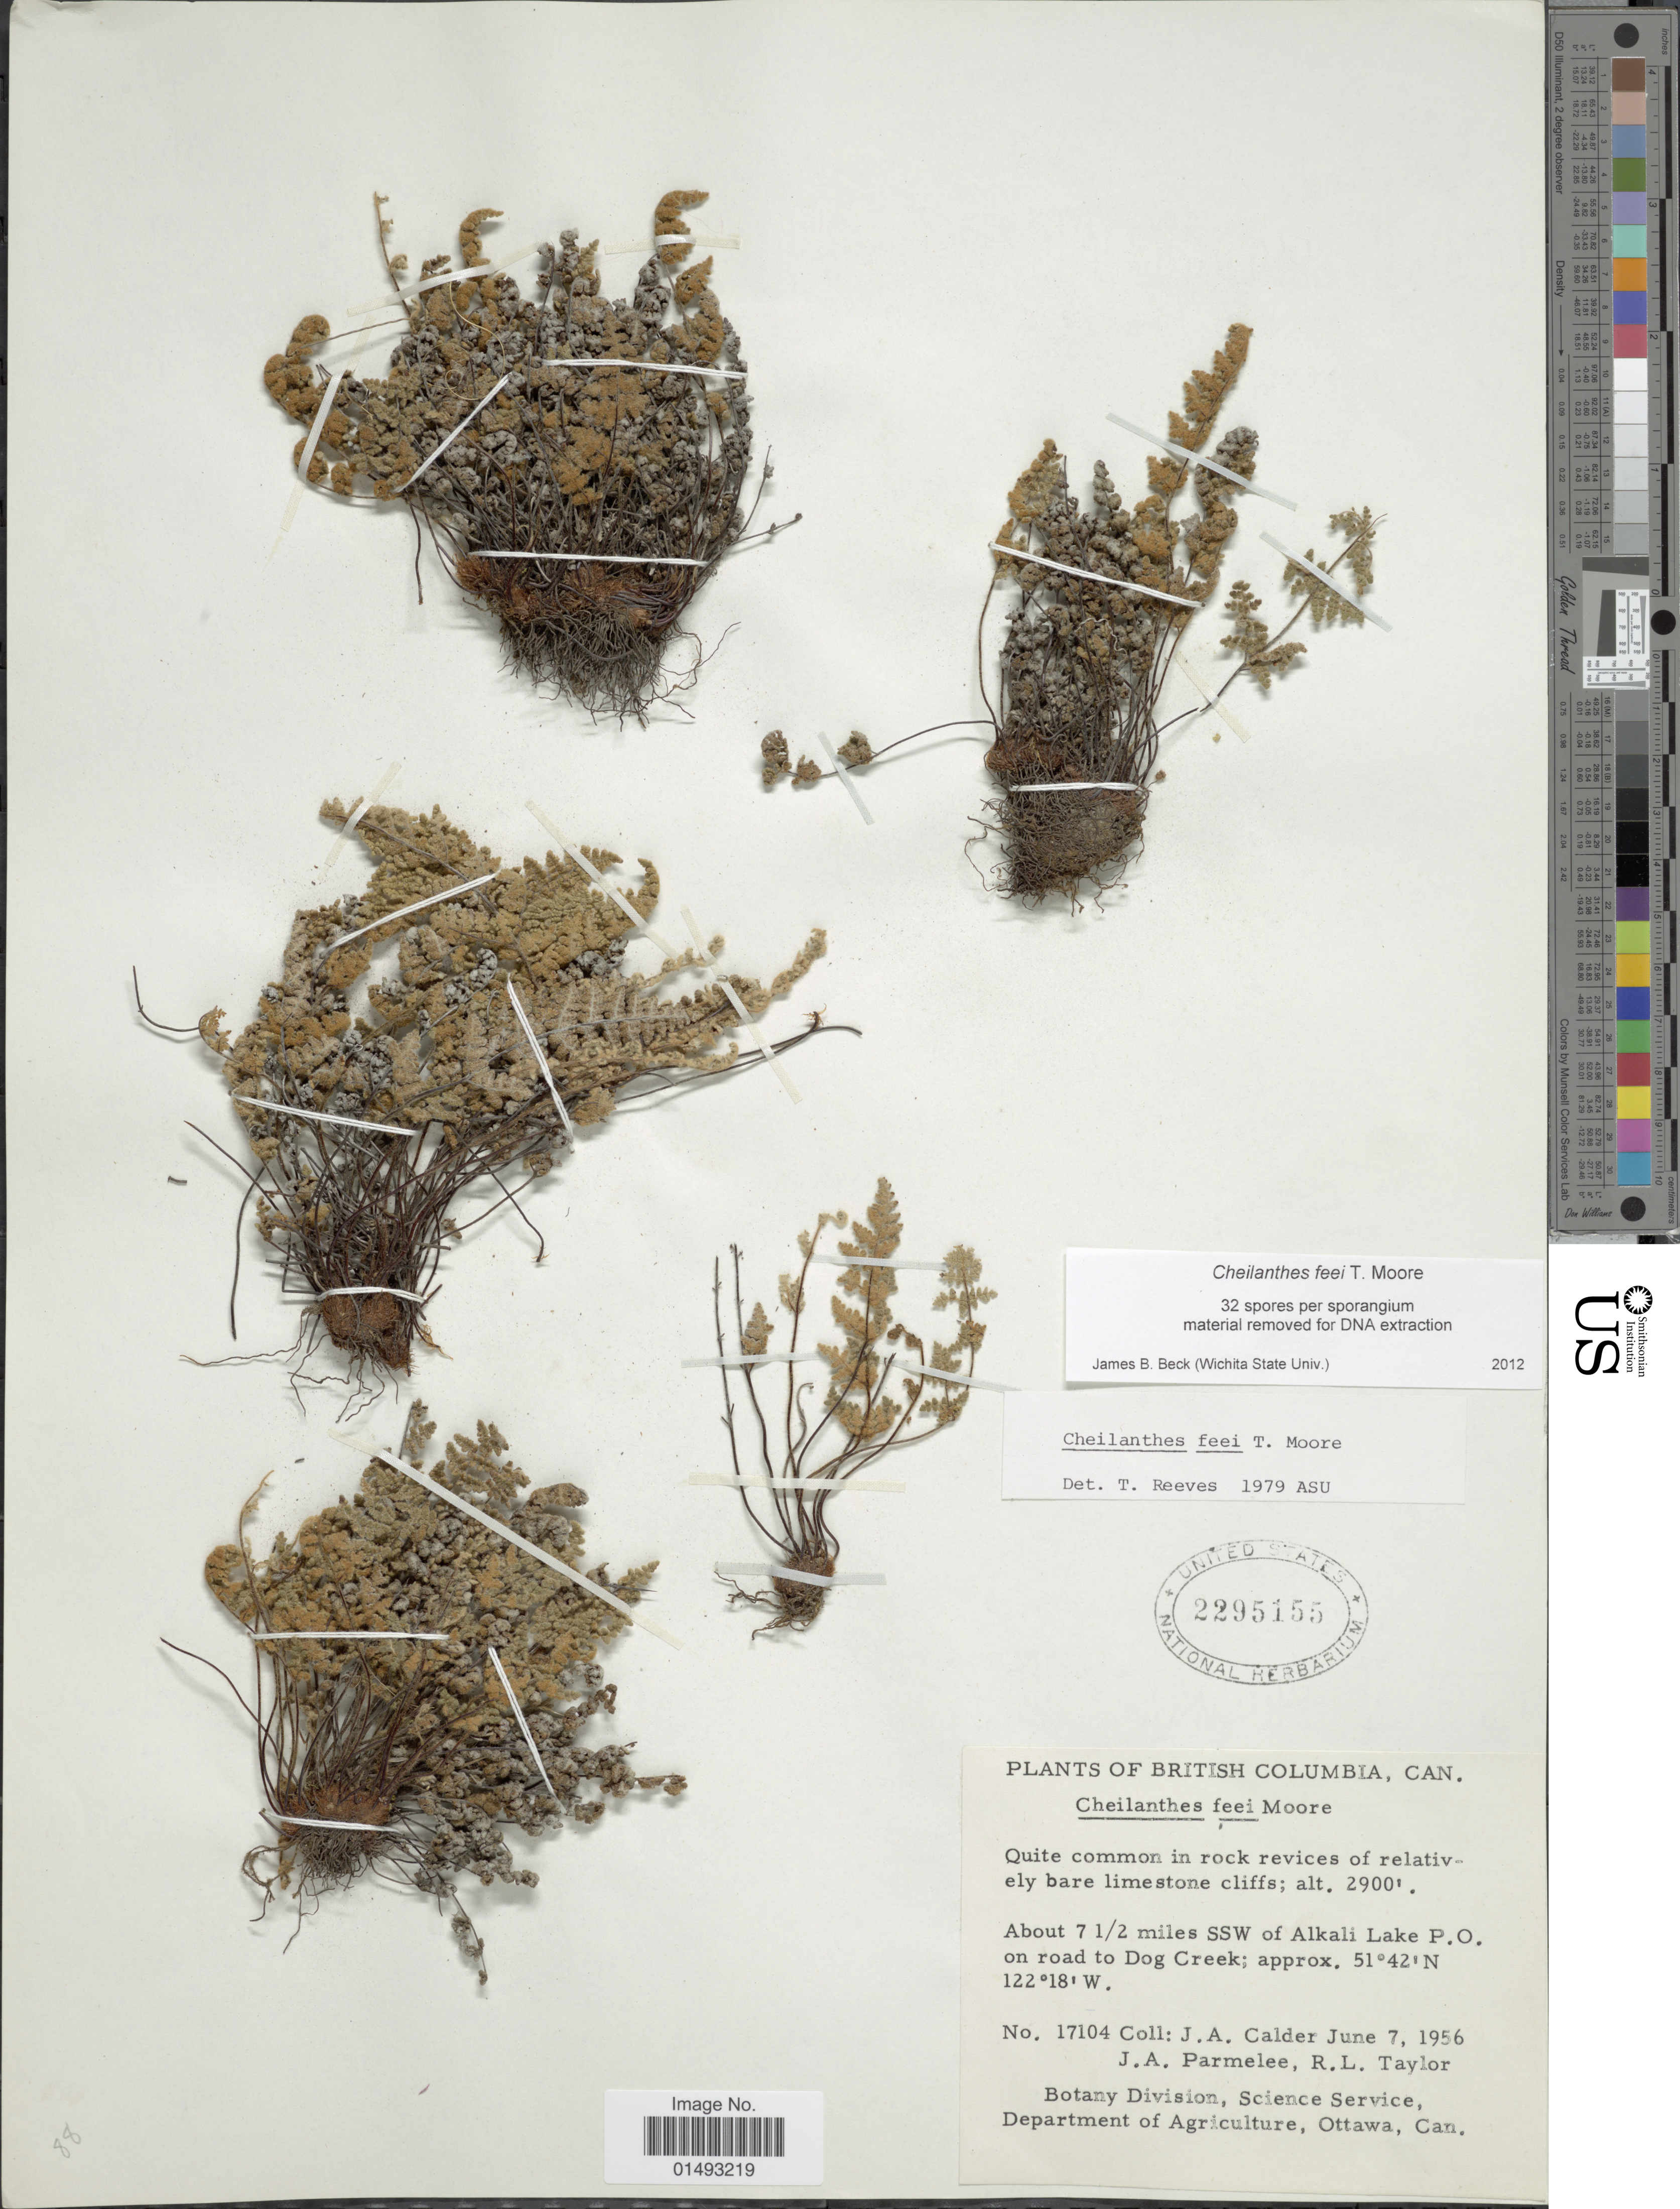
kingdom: Plantae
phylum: Tracheophyta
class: Polypodiopsida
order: Polypodiales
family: Pteridaceae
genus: Myriopteris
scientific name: Myriopteris gracilis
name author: Fée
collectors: J. A. Calder, J. A. Parmelee & R. Taylor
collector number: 17104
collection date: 1956-06-07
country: Canada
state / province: British Columbia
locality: Quite common in rock revices of relatively bare limestone cliffs, About 7½ miles SSW of Alkali Lake P.O. on road to Dog Creek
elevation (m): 884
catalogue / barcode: US 2295155